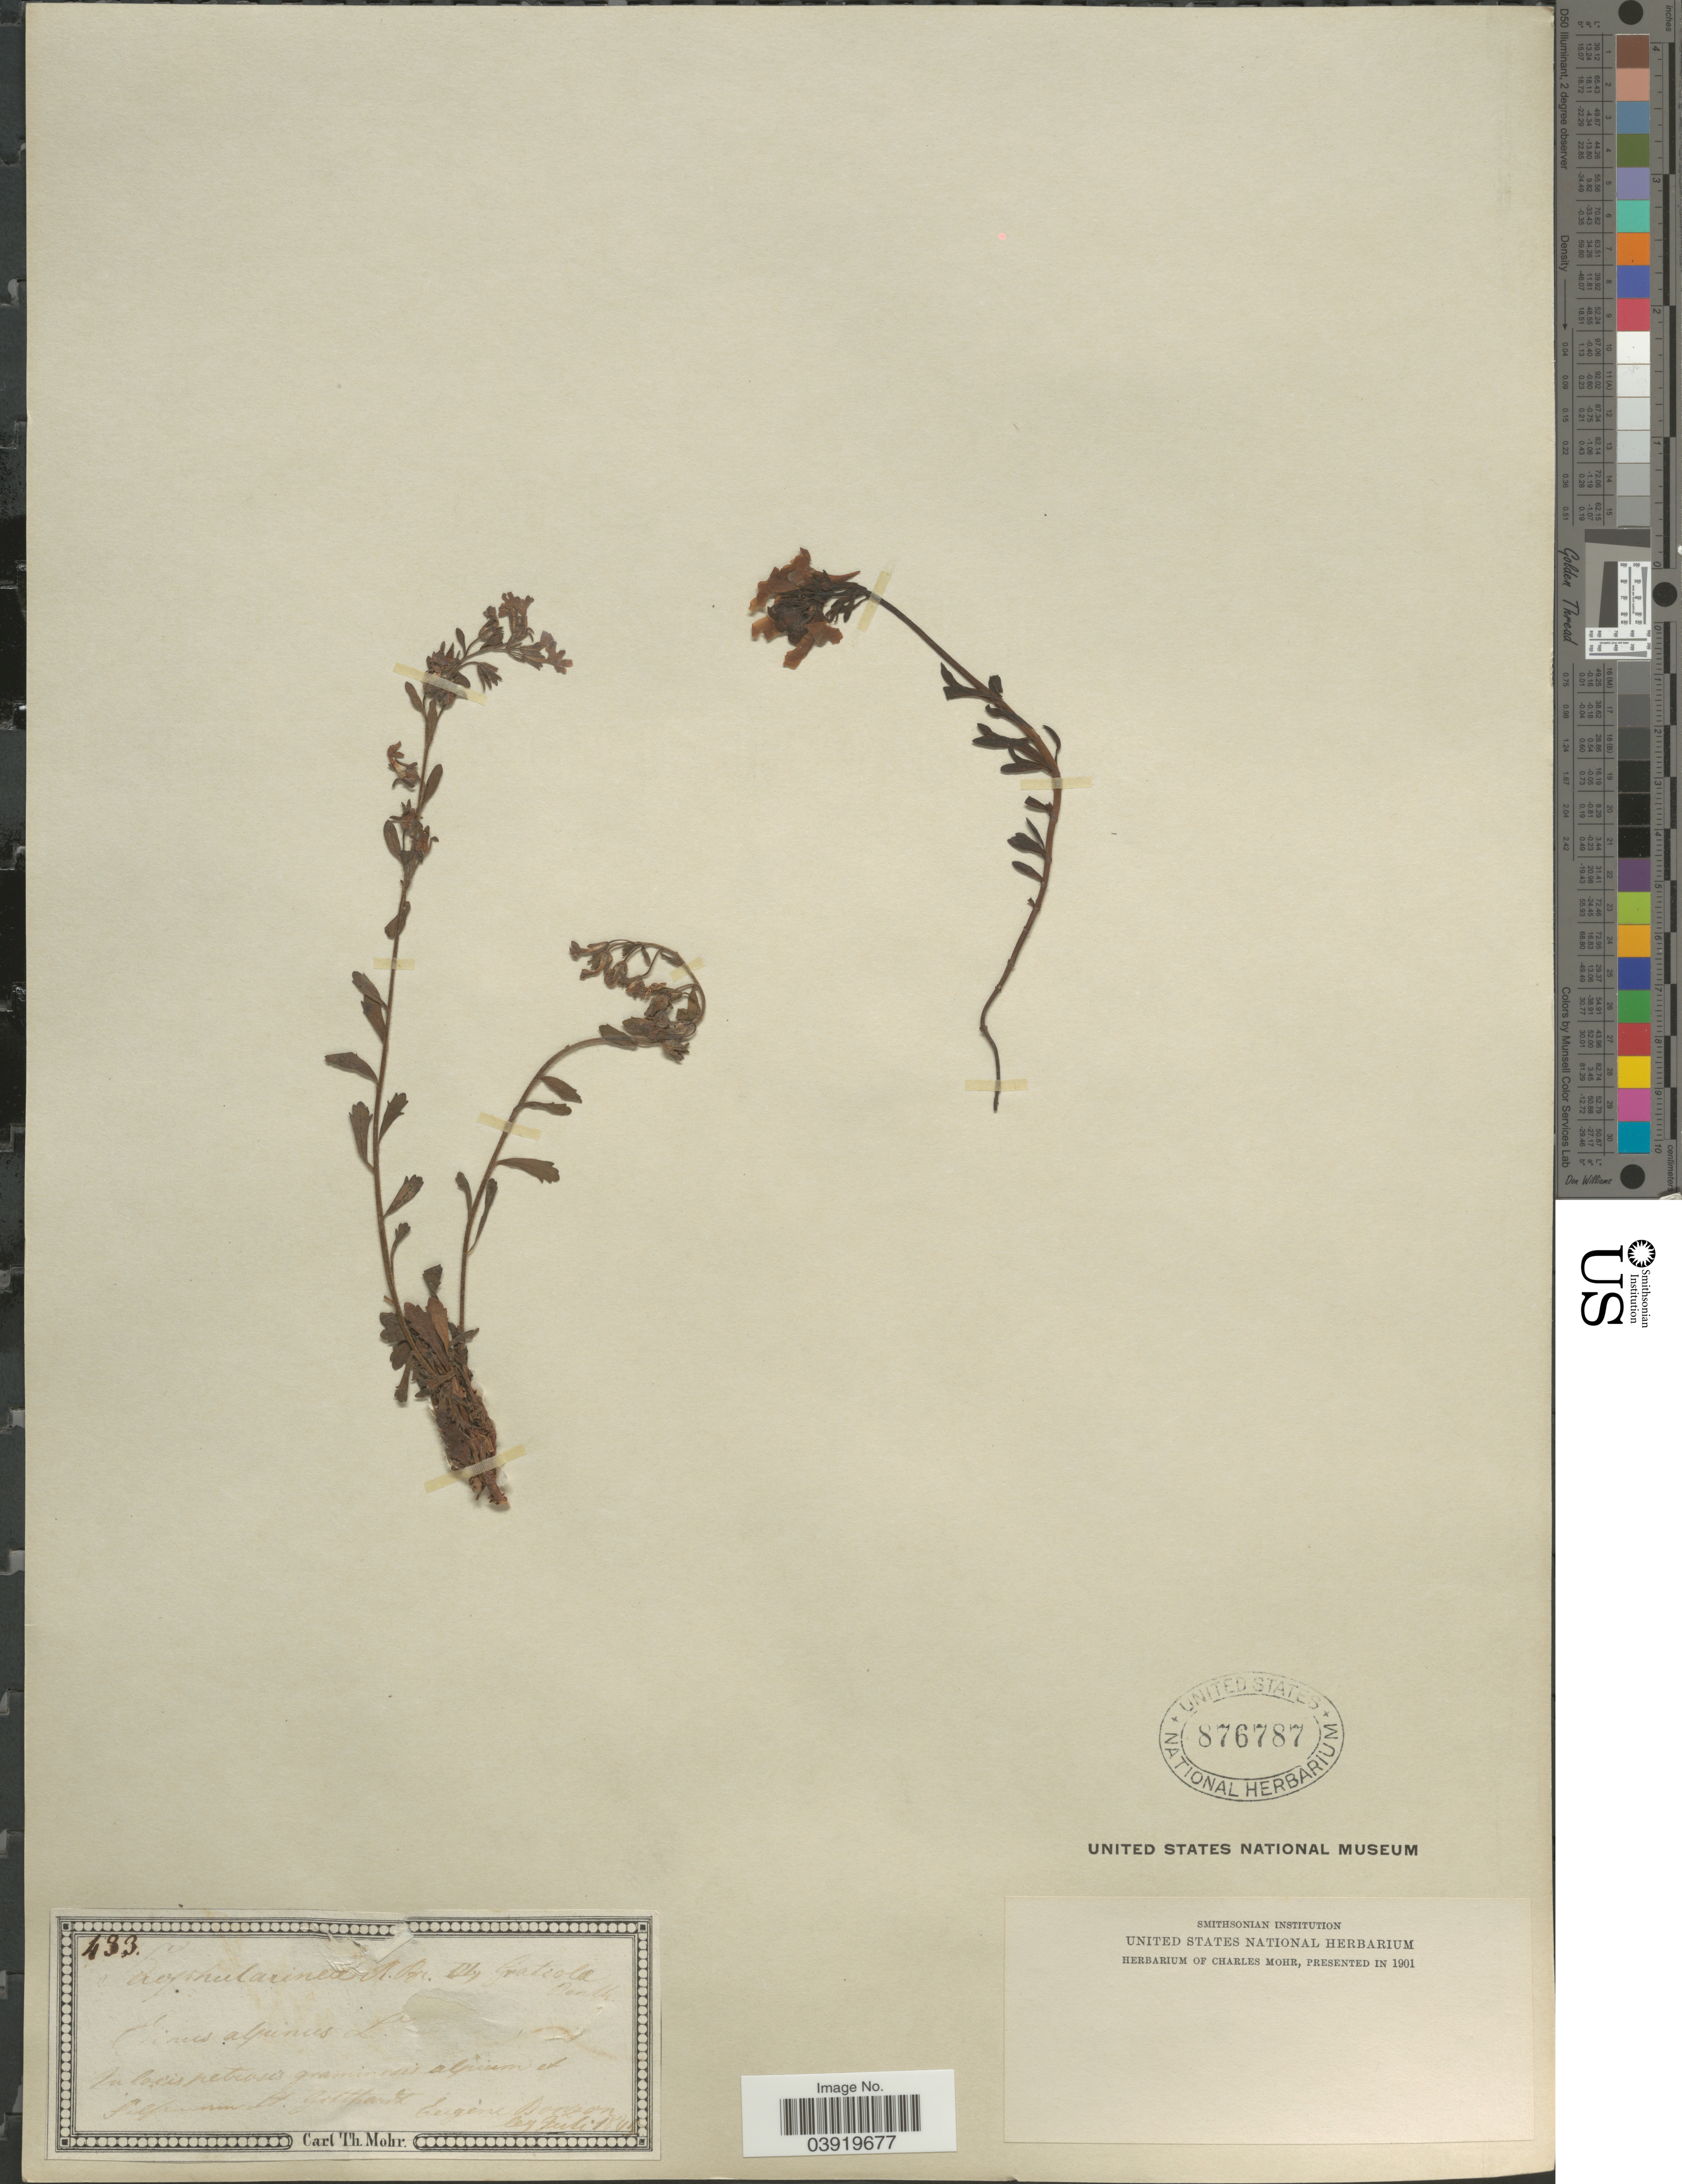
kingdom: Plantae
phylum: Tracheophyta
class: Magnoliopsida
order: Lamiales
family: Orobanchaceae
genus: Euphrasia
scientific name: Euphrasia sp.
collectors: E. Bonzon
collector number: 433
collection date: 1844-07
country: Switzerland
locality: In locis petrosis graminosis alpium et Sillium St. Gotthardt.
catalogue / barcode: US 876787